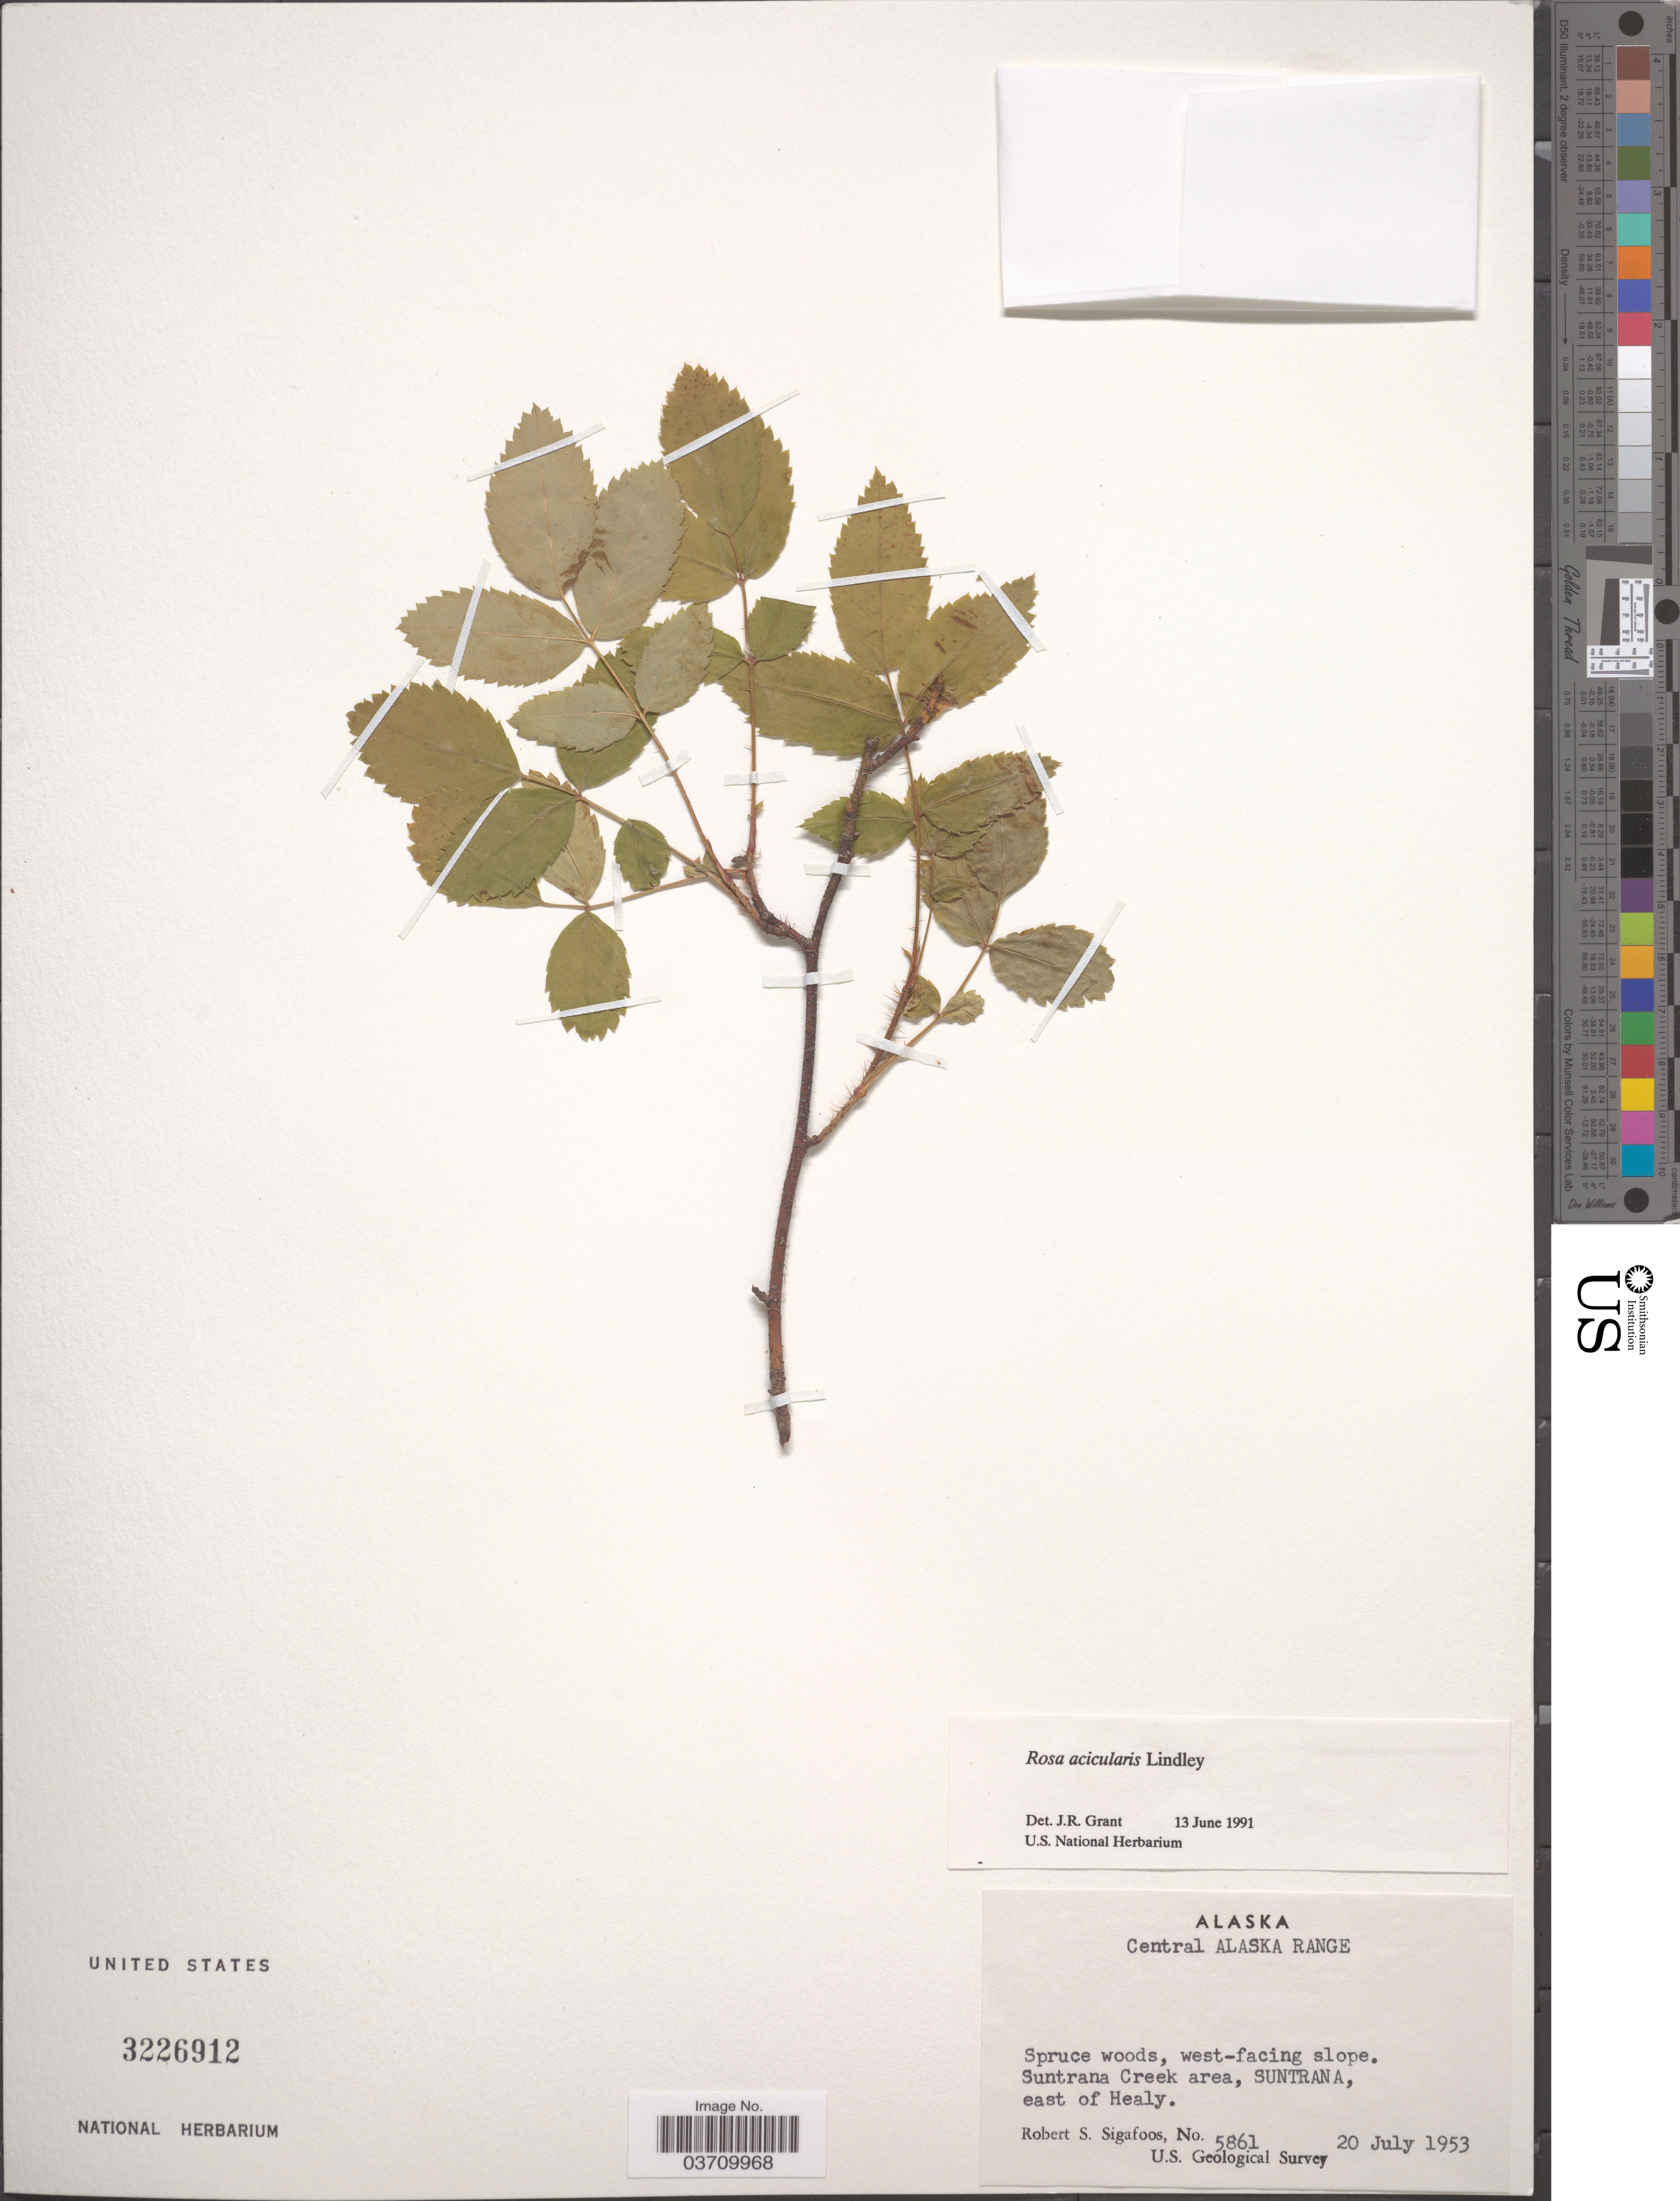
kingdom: Plantae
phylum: Tracheophyta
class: Magnoliopsida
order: Rosales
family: Rosaceae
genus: Rosa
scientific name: Rosa acicularis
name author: Lindl.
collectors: R. Sigafoos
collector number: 5861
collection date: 1953-07-20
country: United States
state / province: Alaska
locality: Central Alaska Range. West-facing slope. Suntrana Creek area, Suntrana, east of Healy.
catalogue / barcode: US 3226912